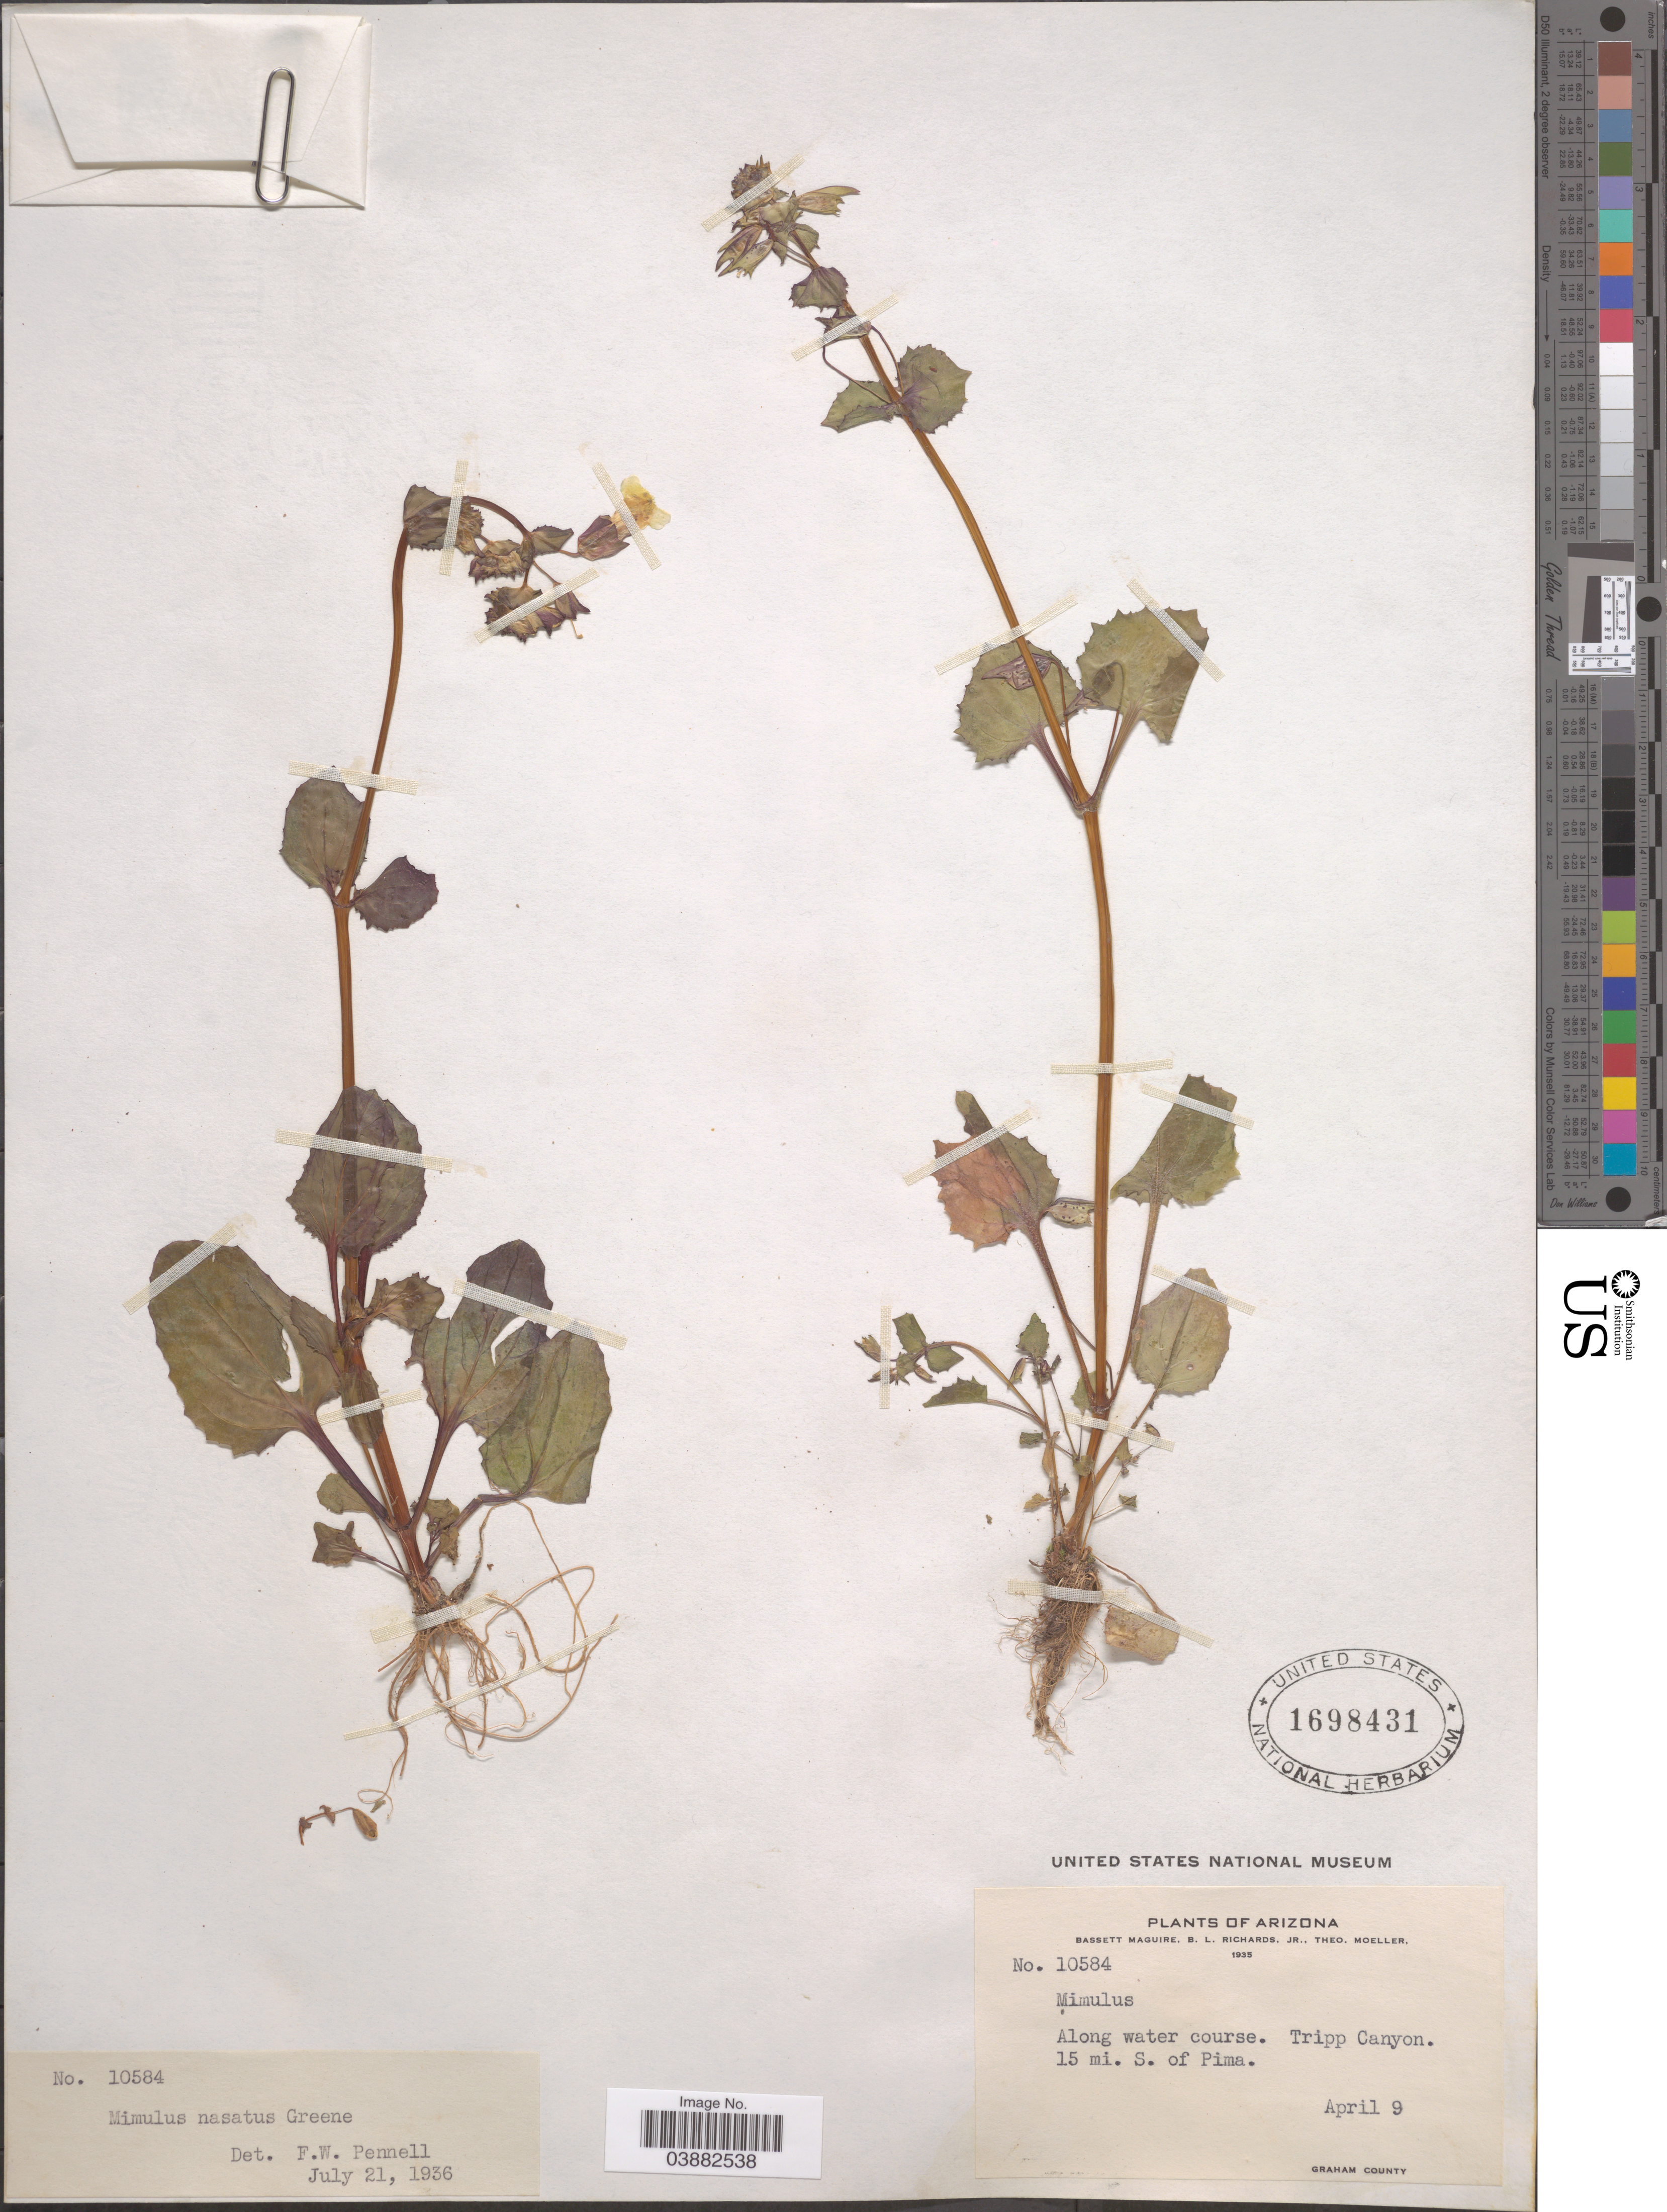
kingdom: Plantae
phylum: Tracheophyta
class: Magnoliopsida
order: Lamiales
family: Phrymaceae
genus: Mimulus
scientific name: Mimulus nasutus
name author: Greene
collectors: B. Maguire, B. Richards & T. Moeller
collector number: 10584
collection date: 1935-04-09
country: United States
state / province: Arizona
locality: Along water course. Tripp Canyon. 15 mi. S. of Pima. Graham County.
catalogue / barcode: US 1698431